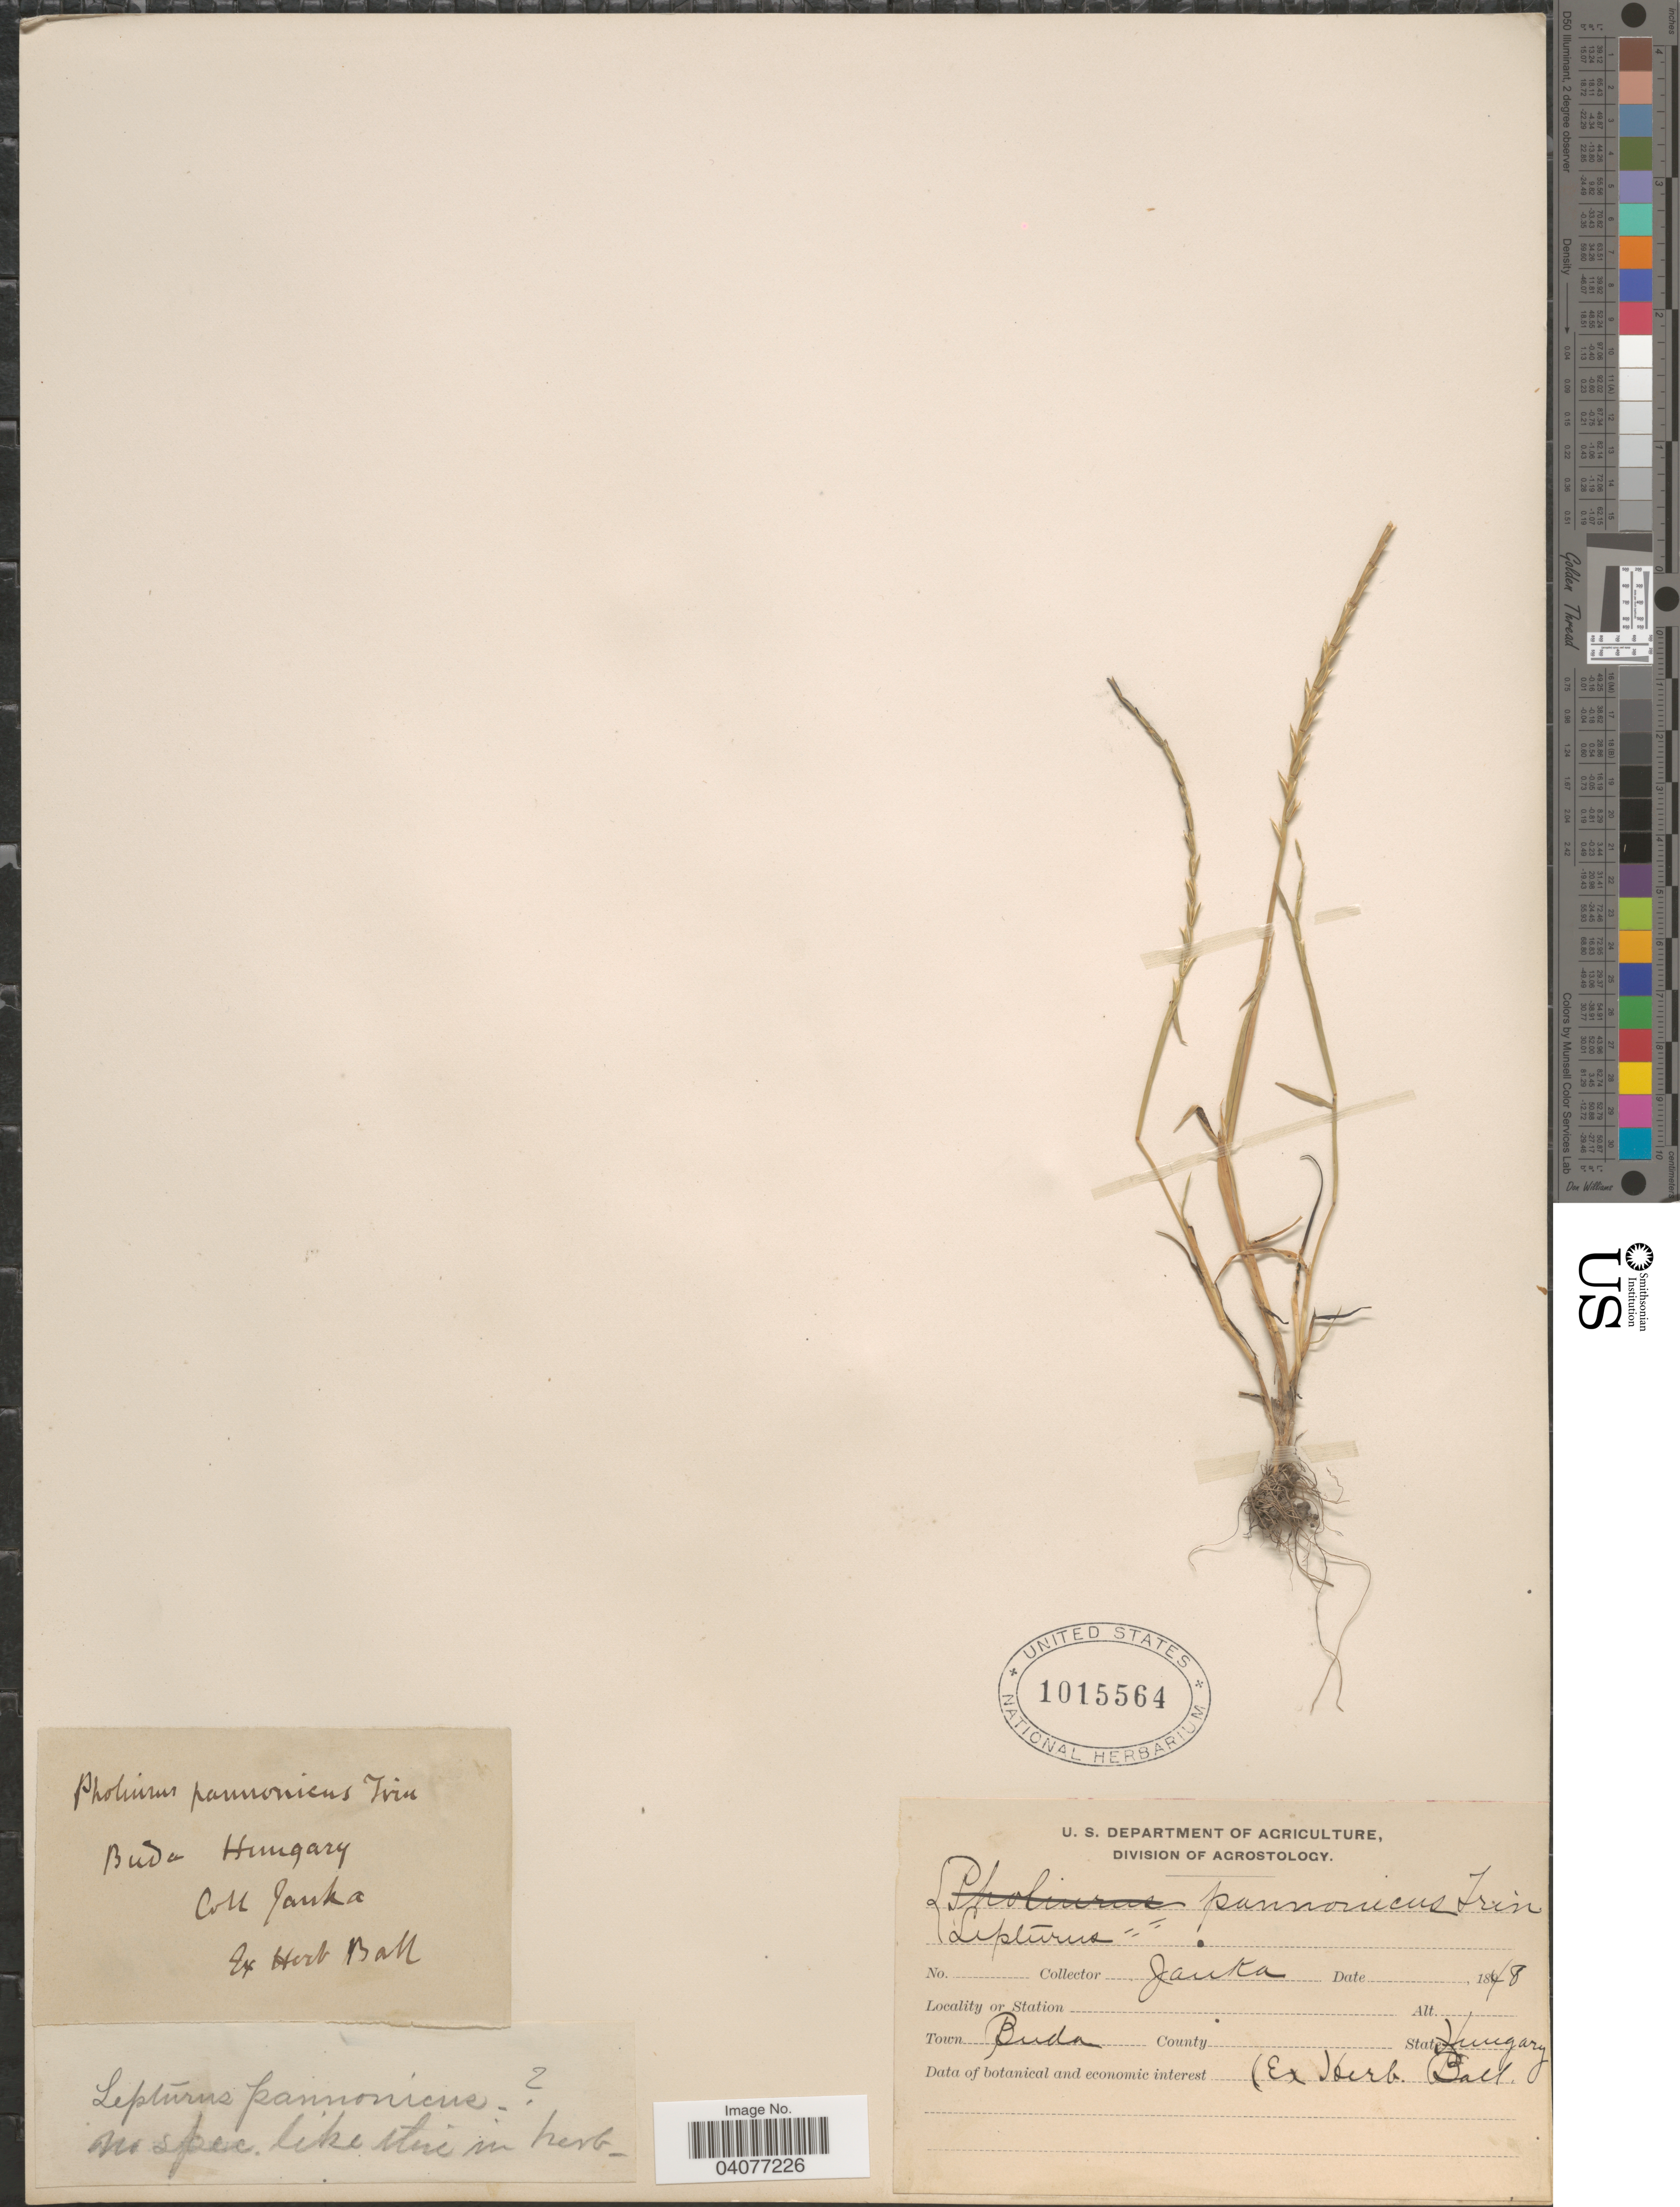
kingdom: Plantae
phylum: Tracheophyta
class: Liliopsida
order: Poales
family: Poaceae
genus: Pholiurus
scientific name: Pholiurus pannonicus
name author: (Host) Trin.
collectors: V. Janka von Bulcs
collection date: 1848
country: Hungary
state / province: Budapest, Capital District of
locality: Town Buda.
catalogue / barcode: US 1015564